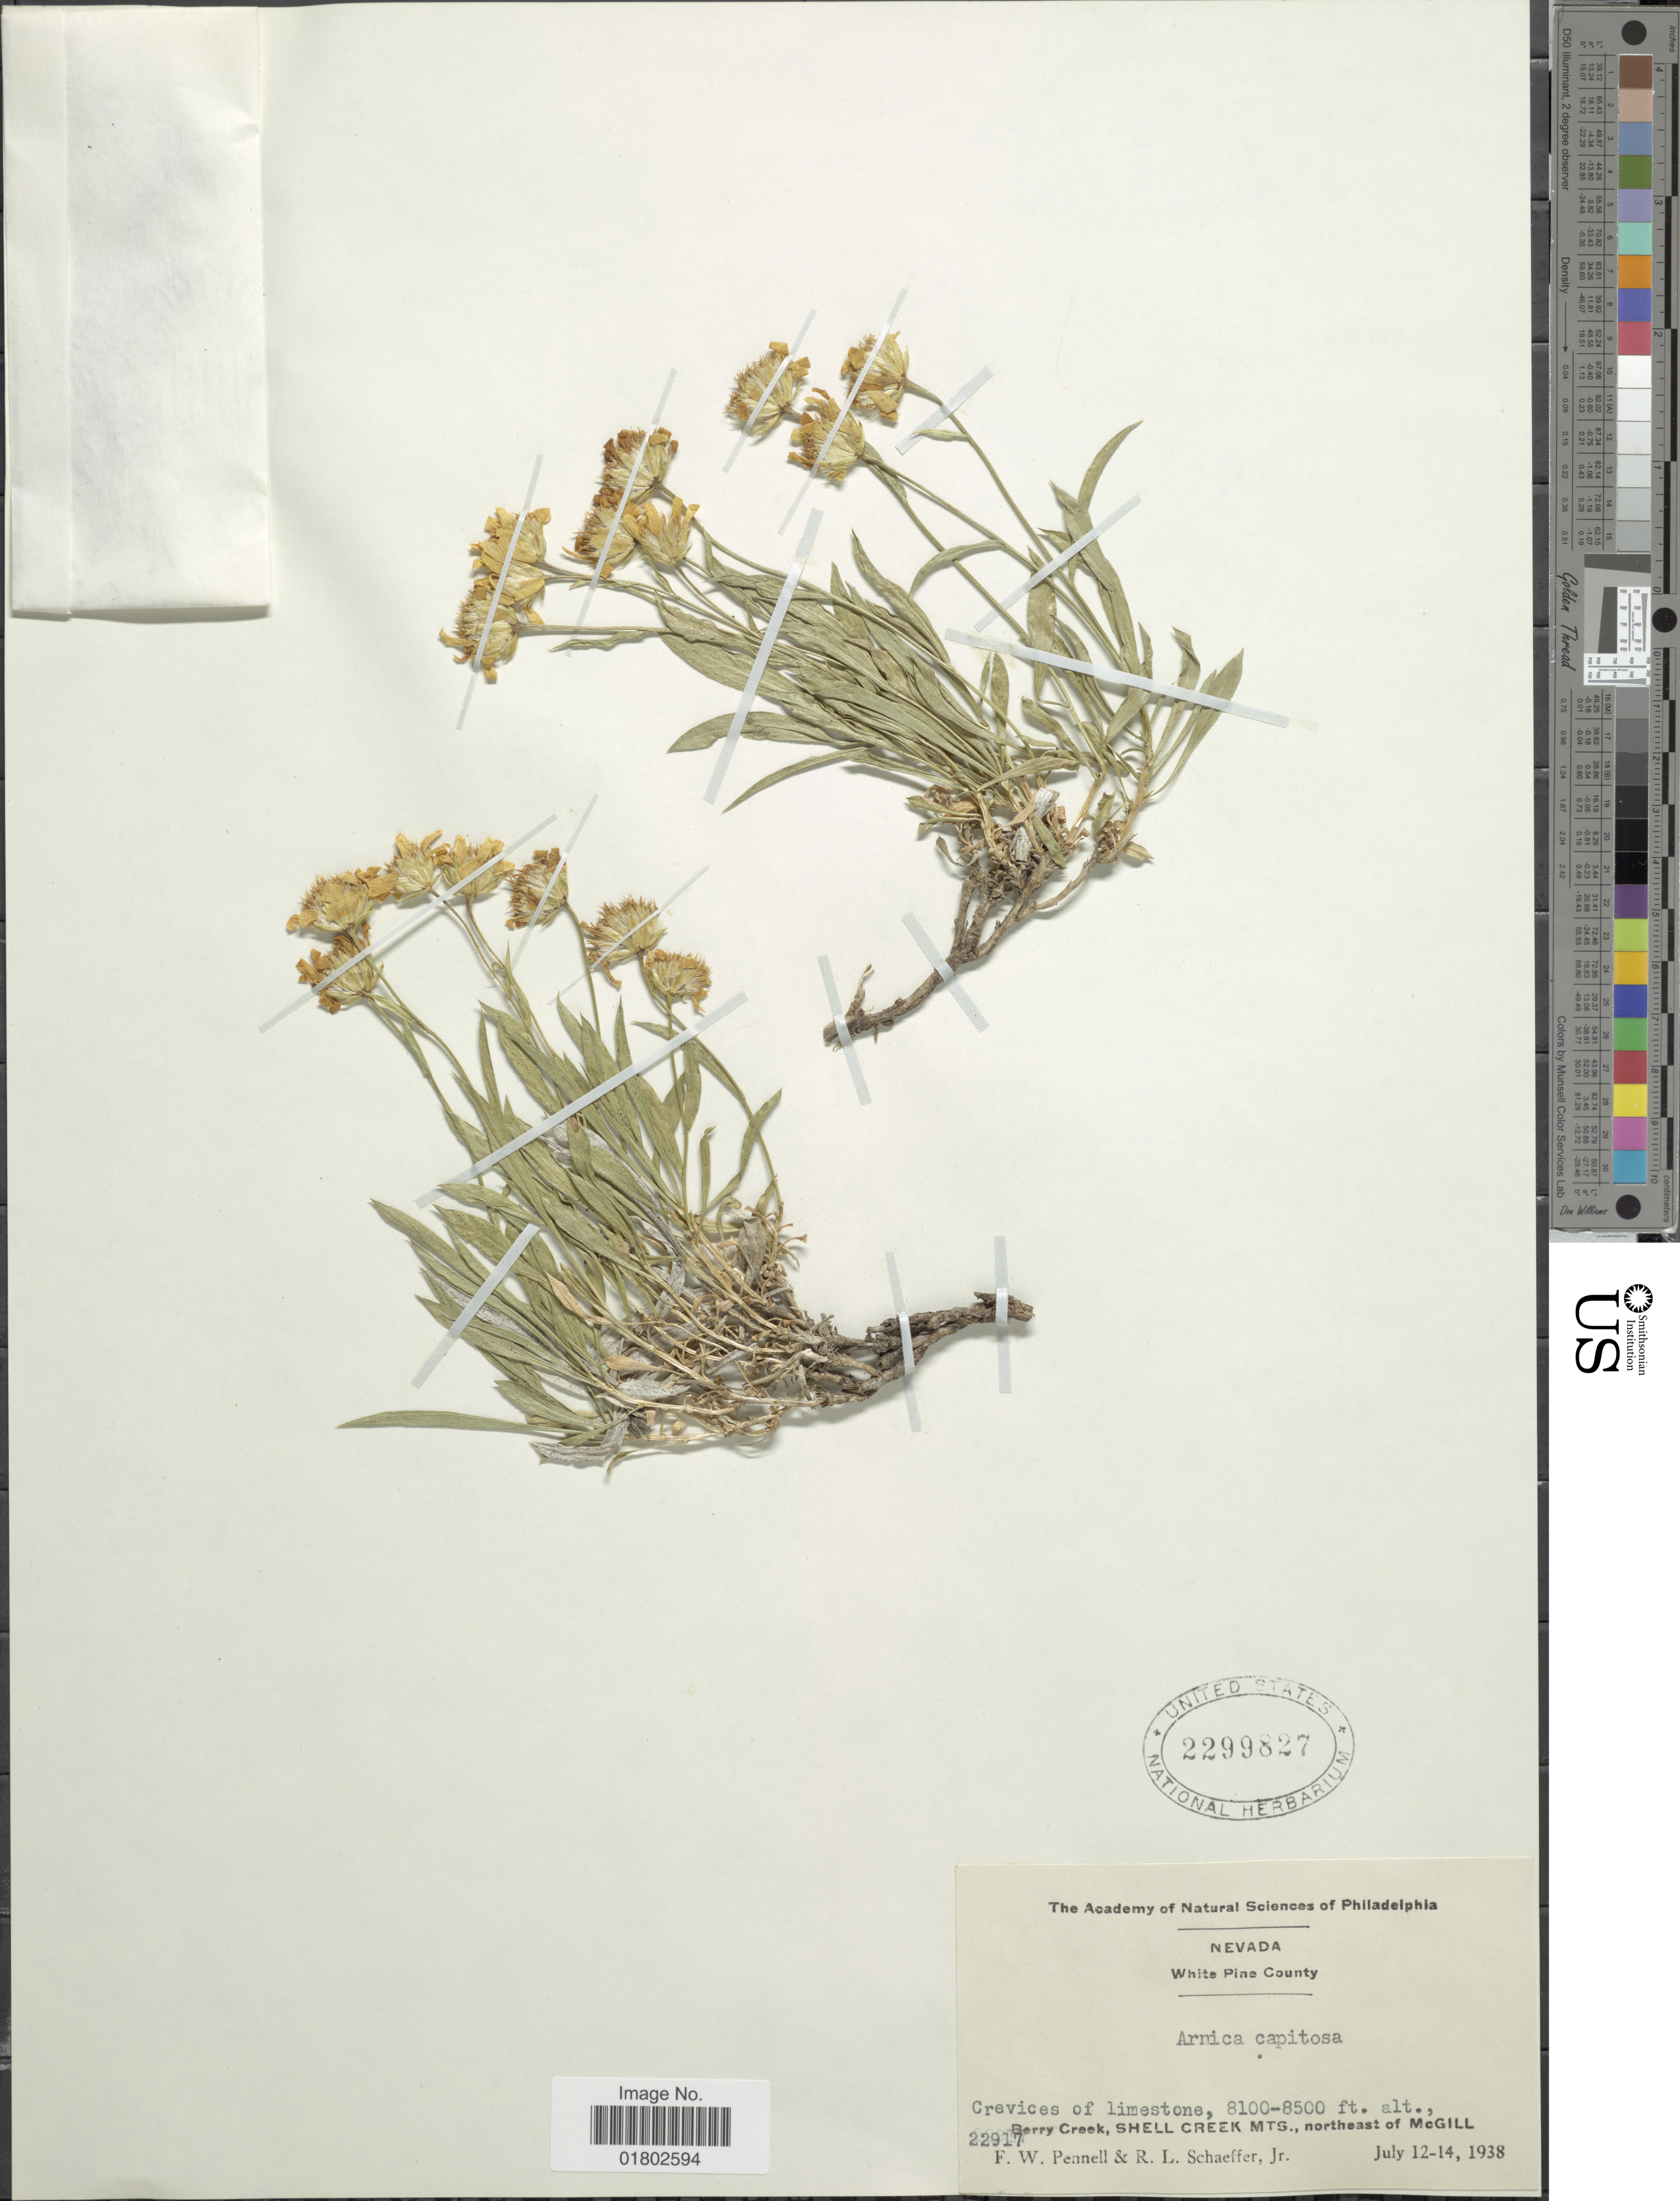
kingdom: Plantae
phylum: Tracheophyta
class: Magnoliopsida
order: Asterales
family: Asteraceae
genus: Arnica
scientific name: Arnica capitosa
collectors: F. W. Pennell & R. L. Schaeffer Jr.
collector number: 22917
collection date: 1938-07-12/1938-07-14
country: United States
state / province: Nevada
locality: White Pine County, Crevices of Limestone, Berry Creek, Shell Creek Mts., northeast of McGill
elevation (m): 2469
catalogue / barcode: US 2299827